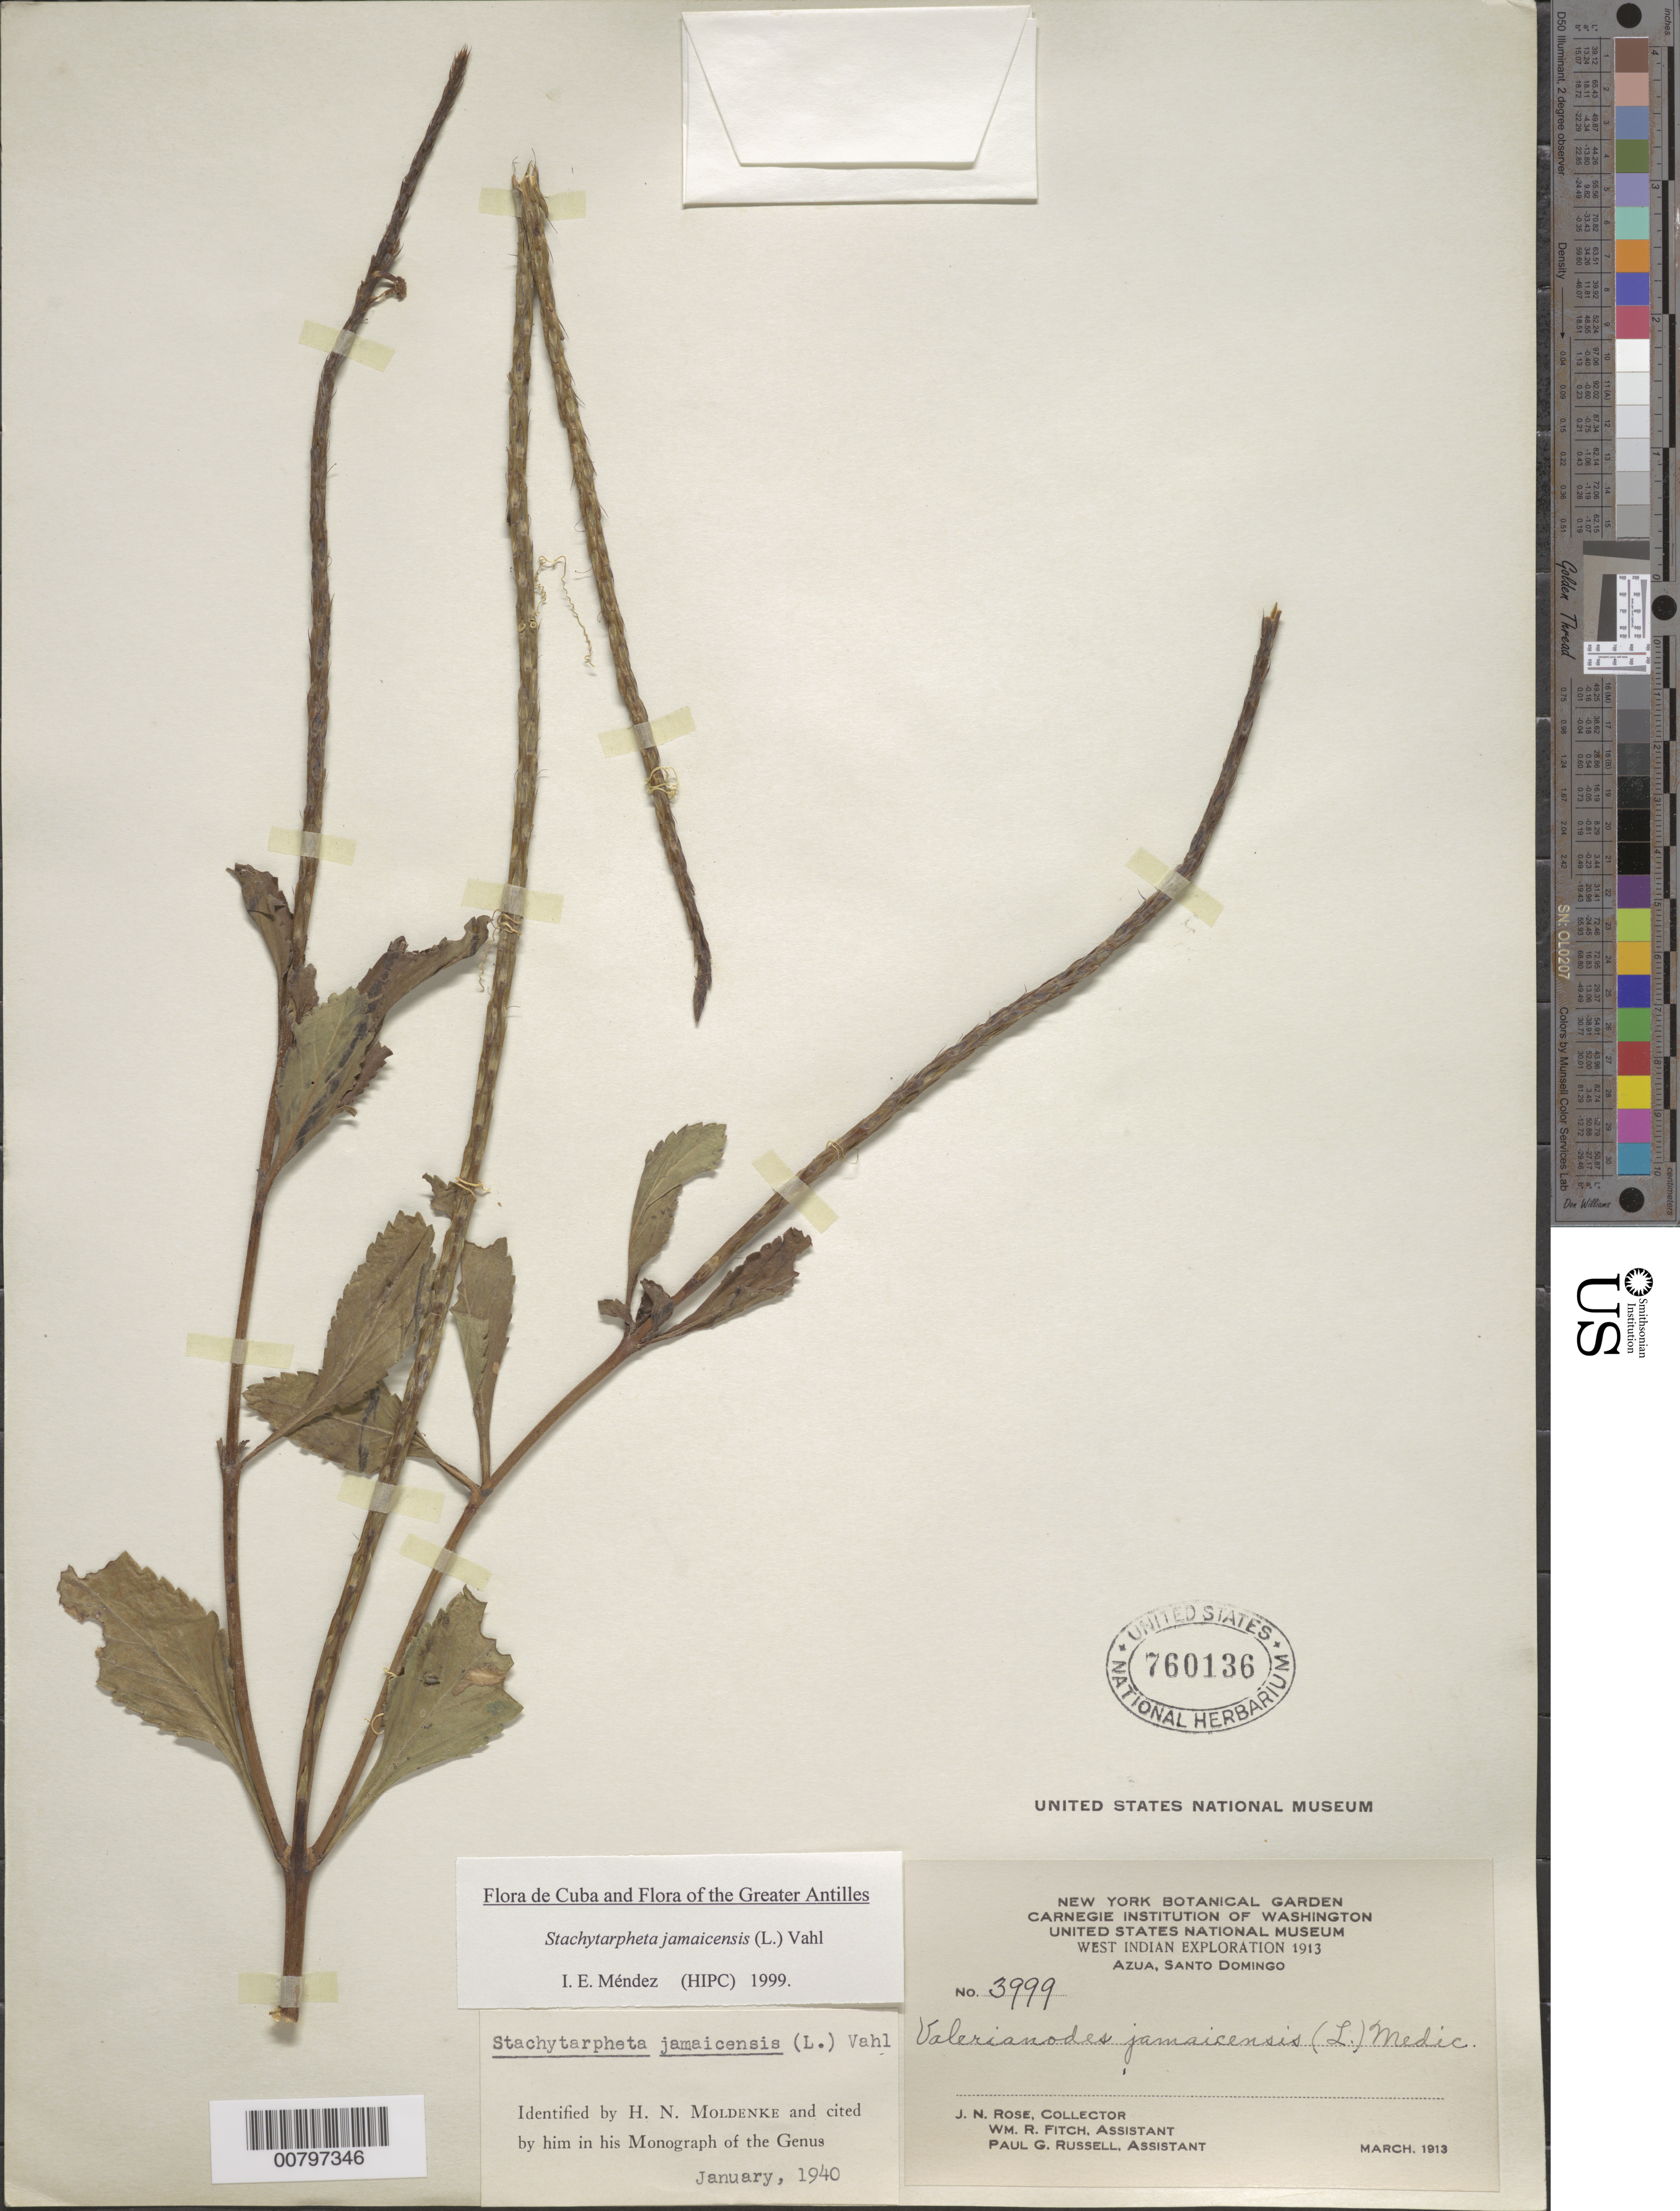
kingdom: Plantae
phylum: Tracheophyta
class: Magnoliopsida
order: Lamiales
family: Verbenaceae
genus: Stachytarpheta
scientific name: Stachytarpheta jamaicensis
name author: (L.) Vahl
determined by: Méndez, Isidro E., (HIPC)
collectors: J. N. Rose, W. R. Fitch & P. G. Russell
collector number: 3999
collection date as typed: Mar 1913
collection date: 1913-03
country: Dominican Republic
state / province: Azua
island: Hispaniola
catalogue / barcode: US 760136